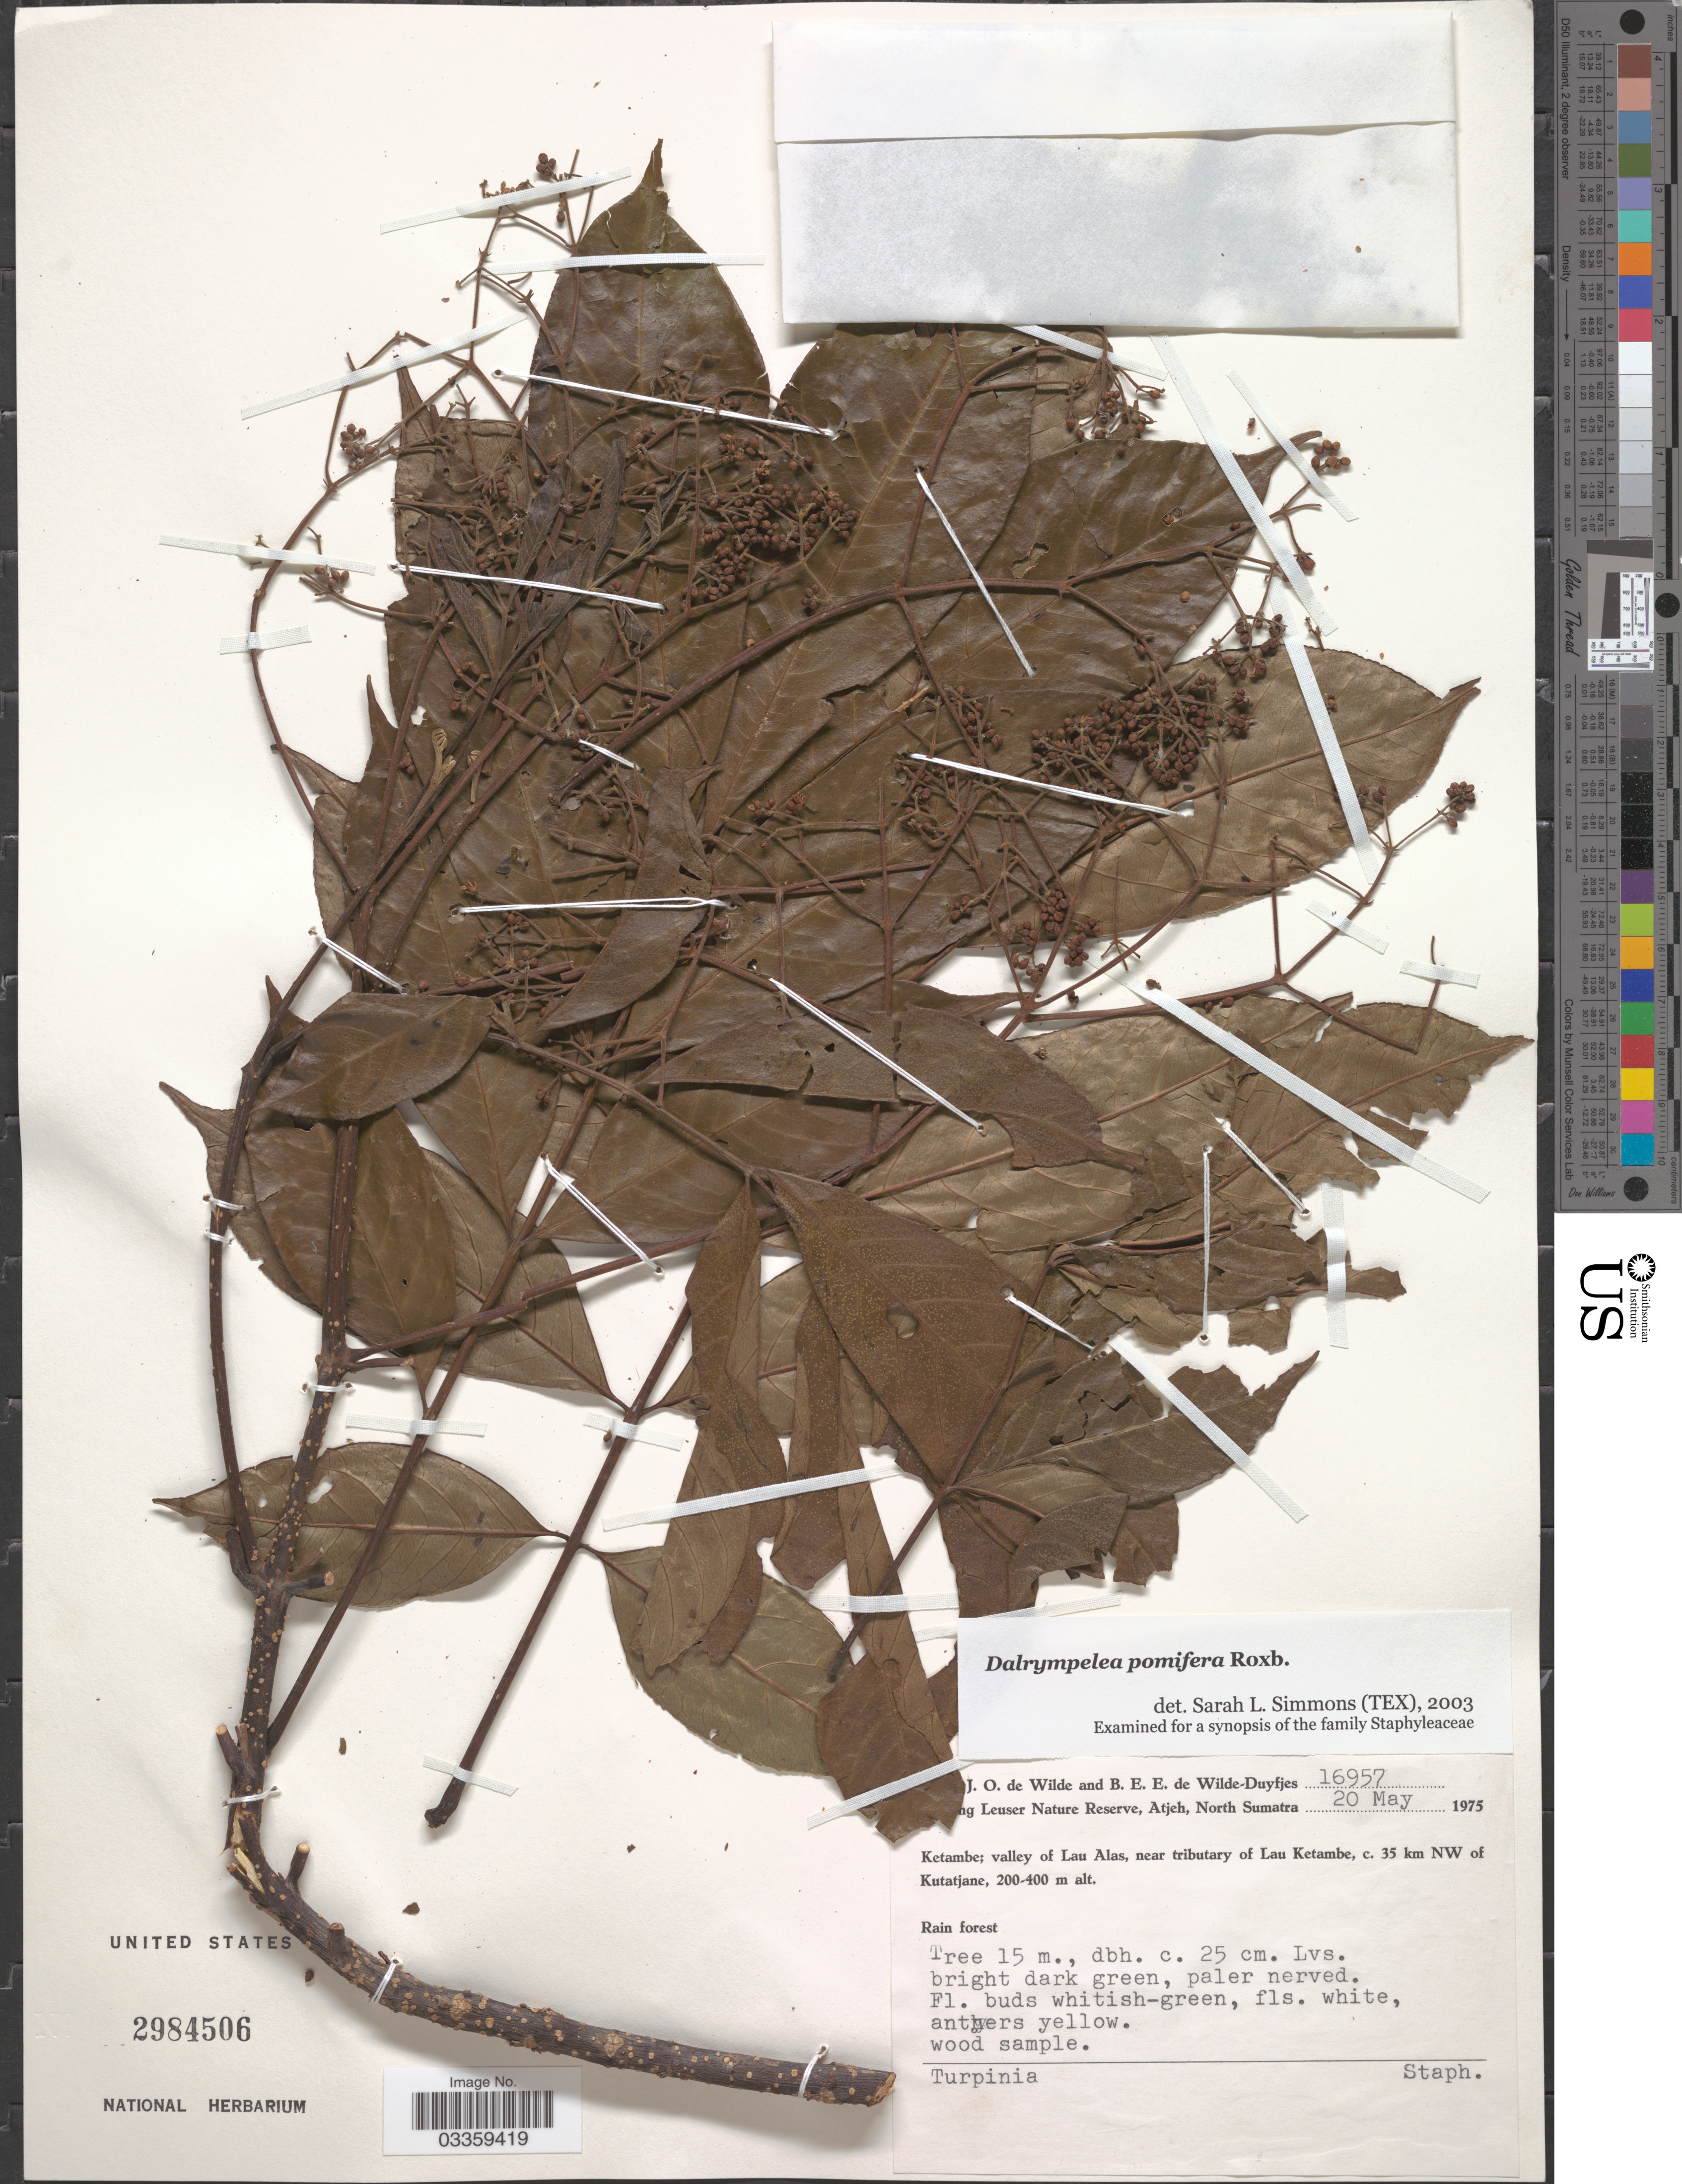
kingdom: Plantae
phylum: Tracheophyta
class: Magnoliopsida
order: Crossosomatales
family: Staphyleaceae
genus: Dalrympelea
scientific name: Dalrympelea pomifera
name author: Roxb.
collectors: W. J. de Wilde & B. E. de Wilde-Duyfjes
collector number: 16957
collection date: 1975-05-20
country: Indonesia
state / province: Sumatra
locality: Gunung Leuser Nature Reserve, Atjeh, North Sumatra. Ketambe; valley of Lau Alas, near tributary of Lau Ketambe, c. 35 km NW of Kutatjane.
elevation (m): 200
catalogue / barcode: US 2984506